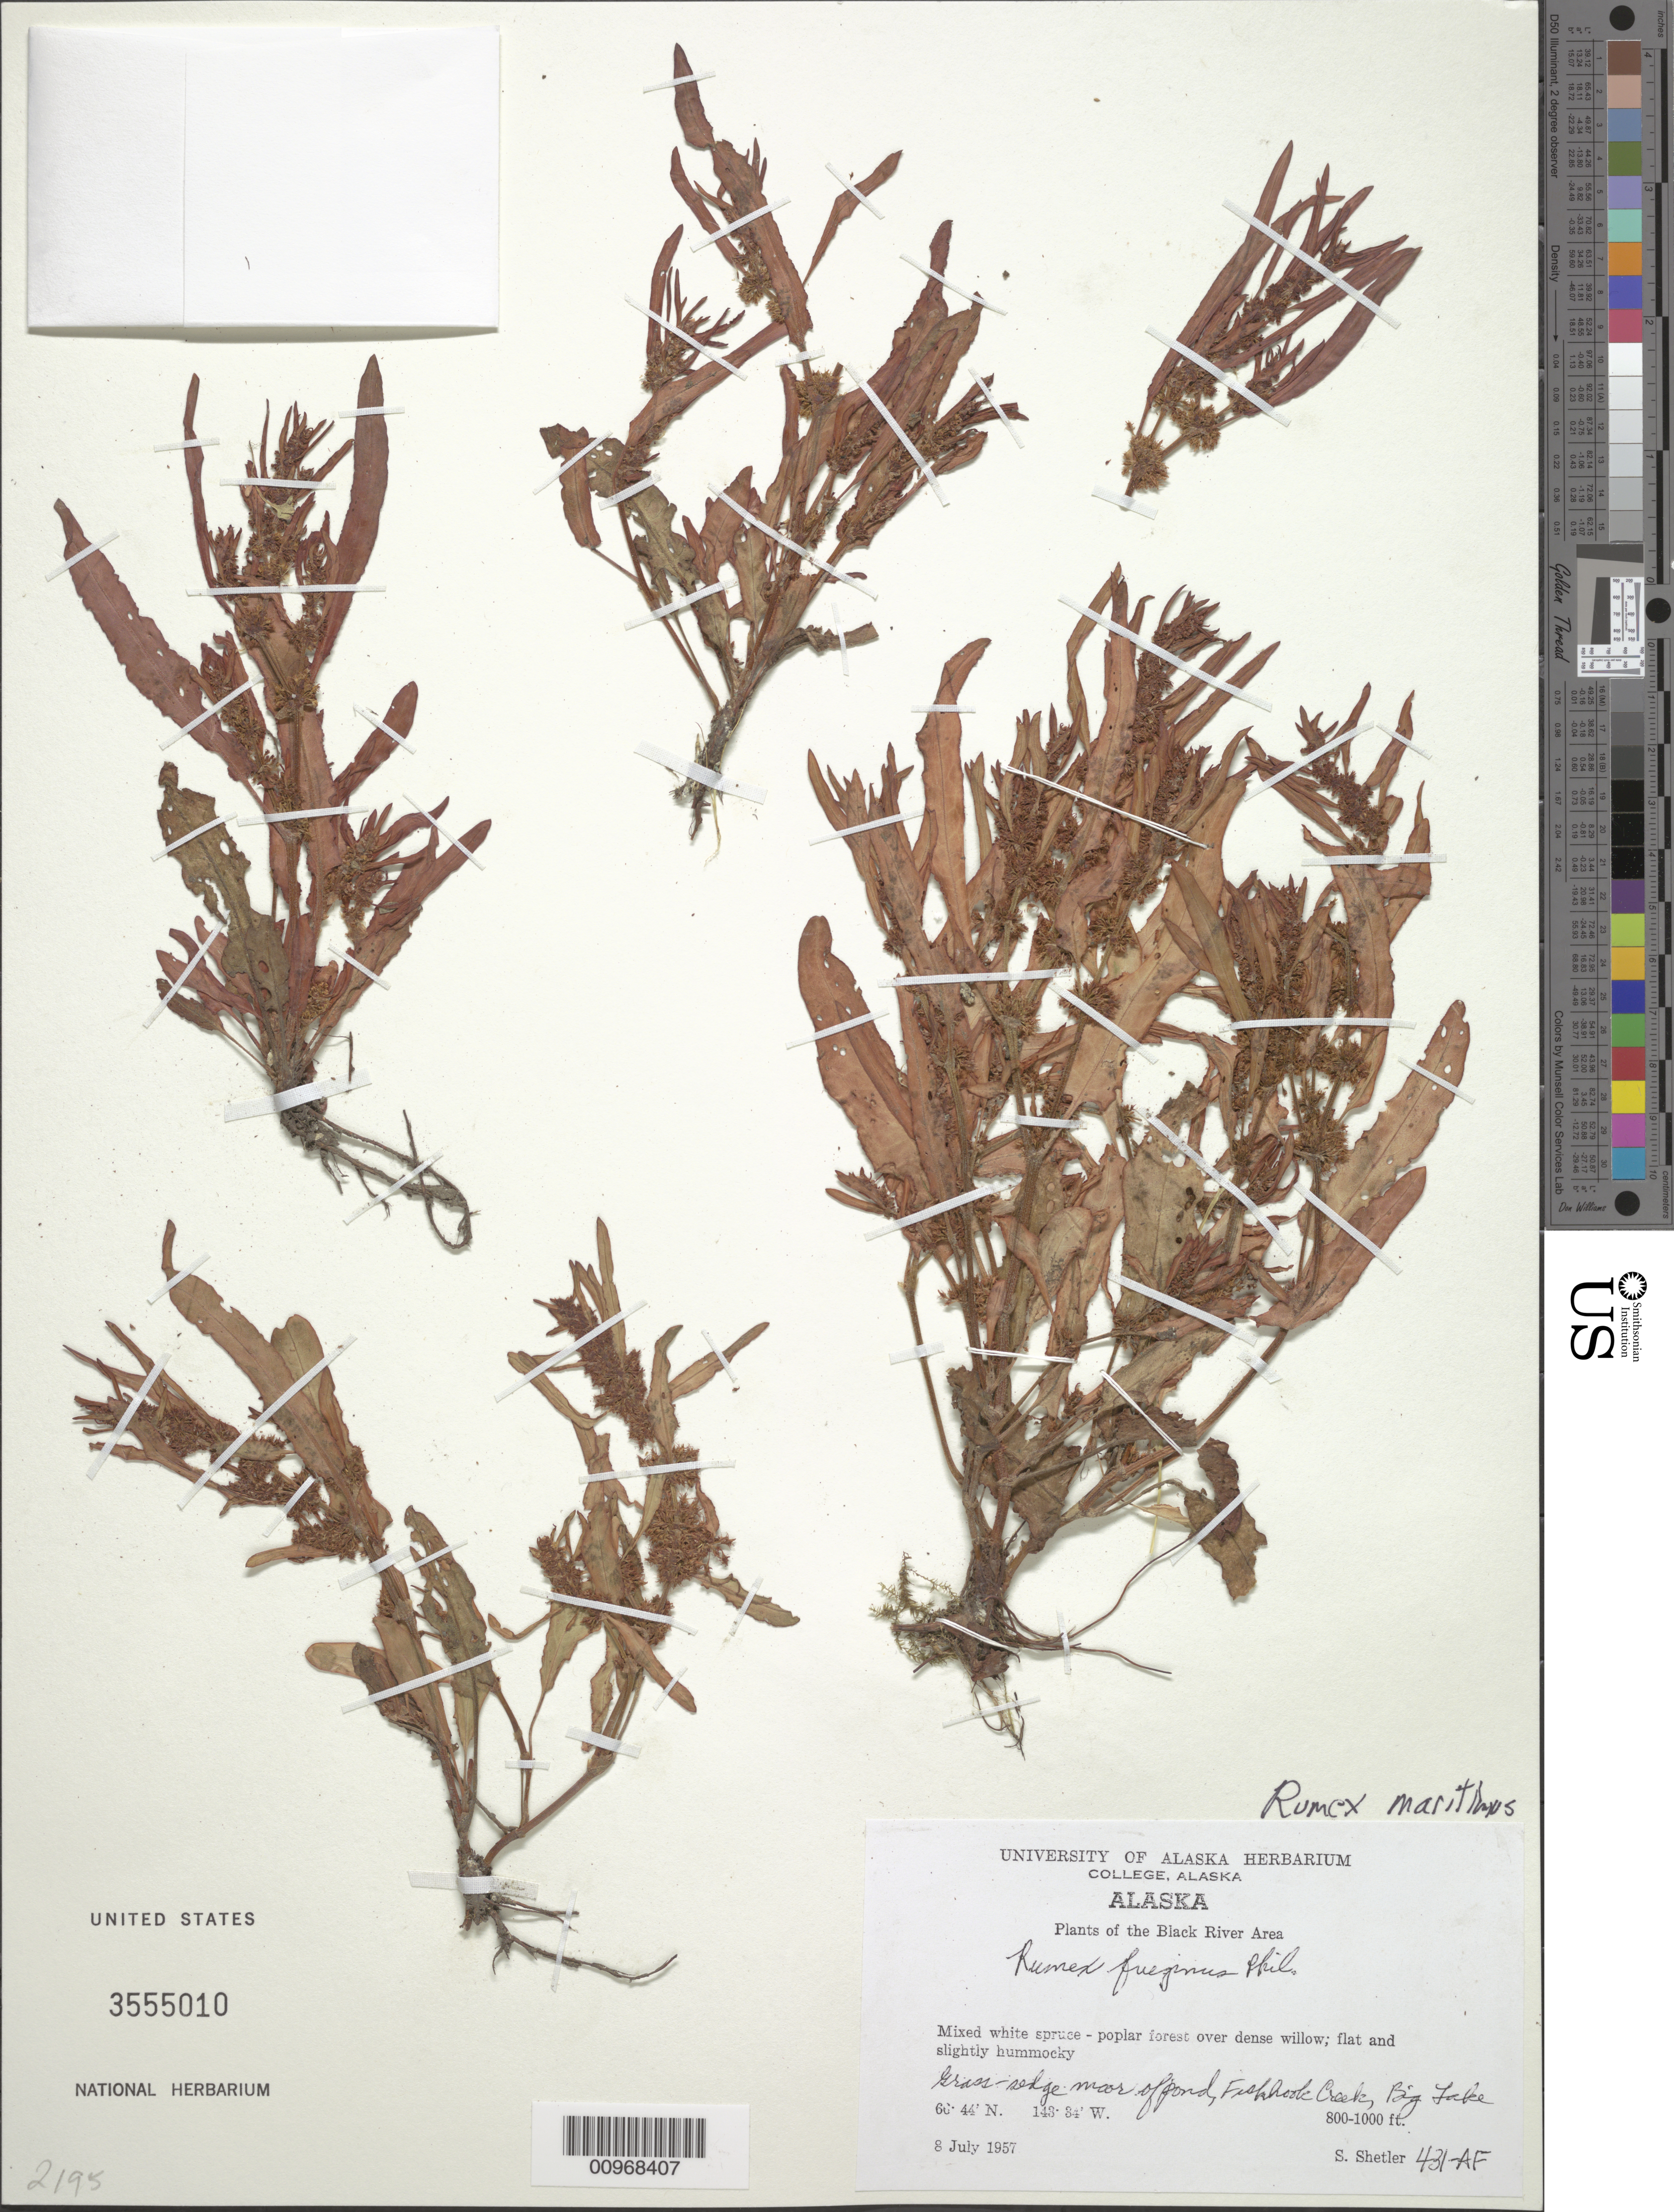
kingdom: Plantae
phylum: Tracheophyta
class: Magnoliopsida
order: Caryophyllales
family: Polygonaceae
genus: Rumex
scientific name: Rumex maritimus var. fueginus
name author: (Phil.) Dusén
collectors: S. Shetler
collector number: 431-AF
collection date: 1957-07-08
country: United States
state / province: Alaska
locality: The Black River Area. Fishhook Creek, Big Lake.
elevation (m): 244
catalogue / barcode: US 3555010